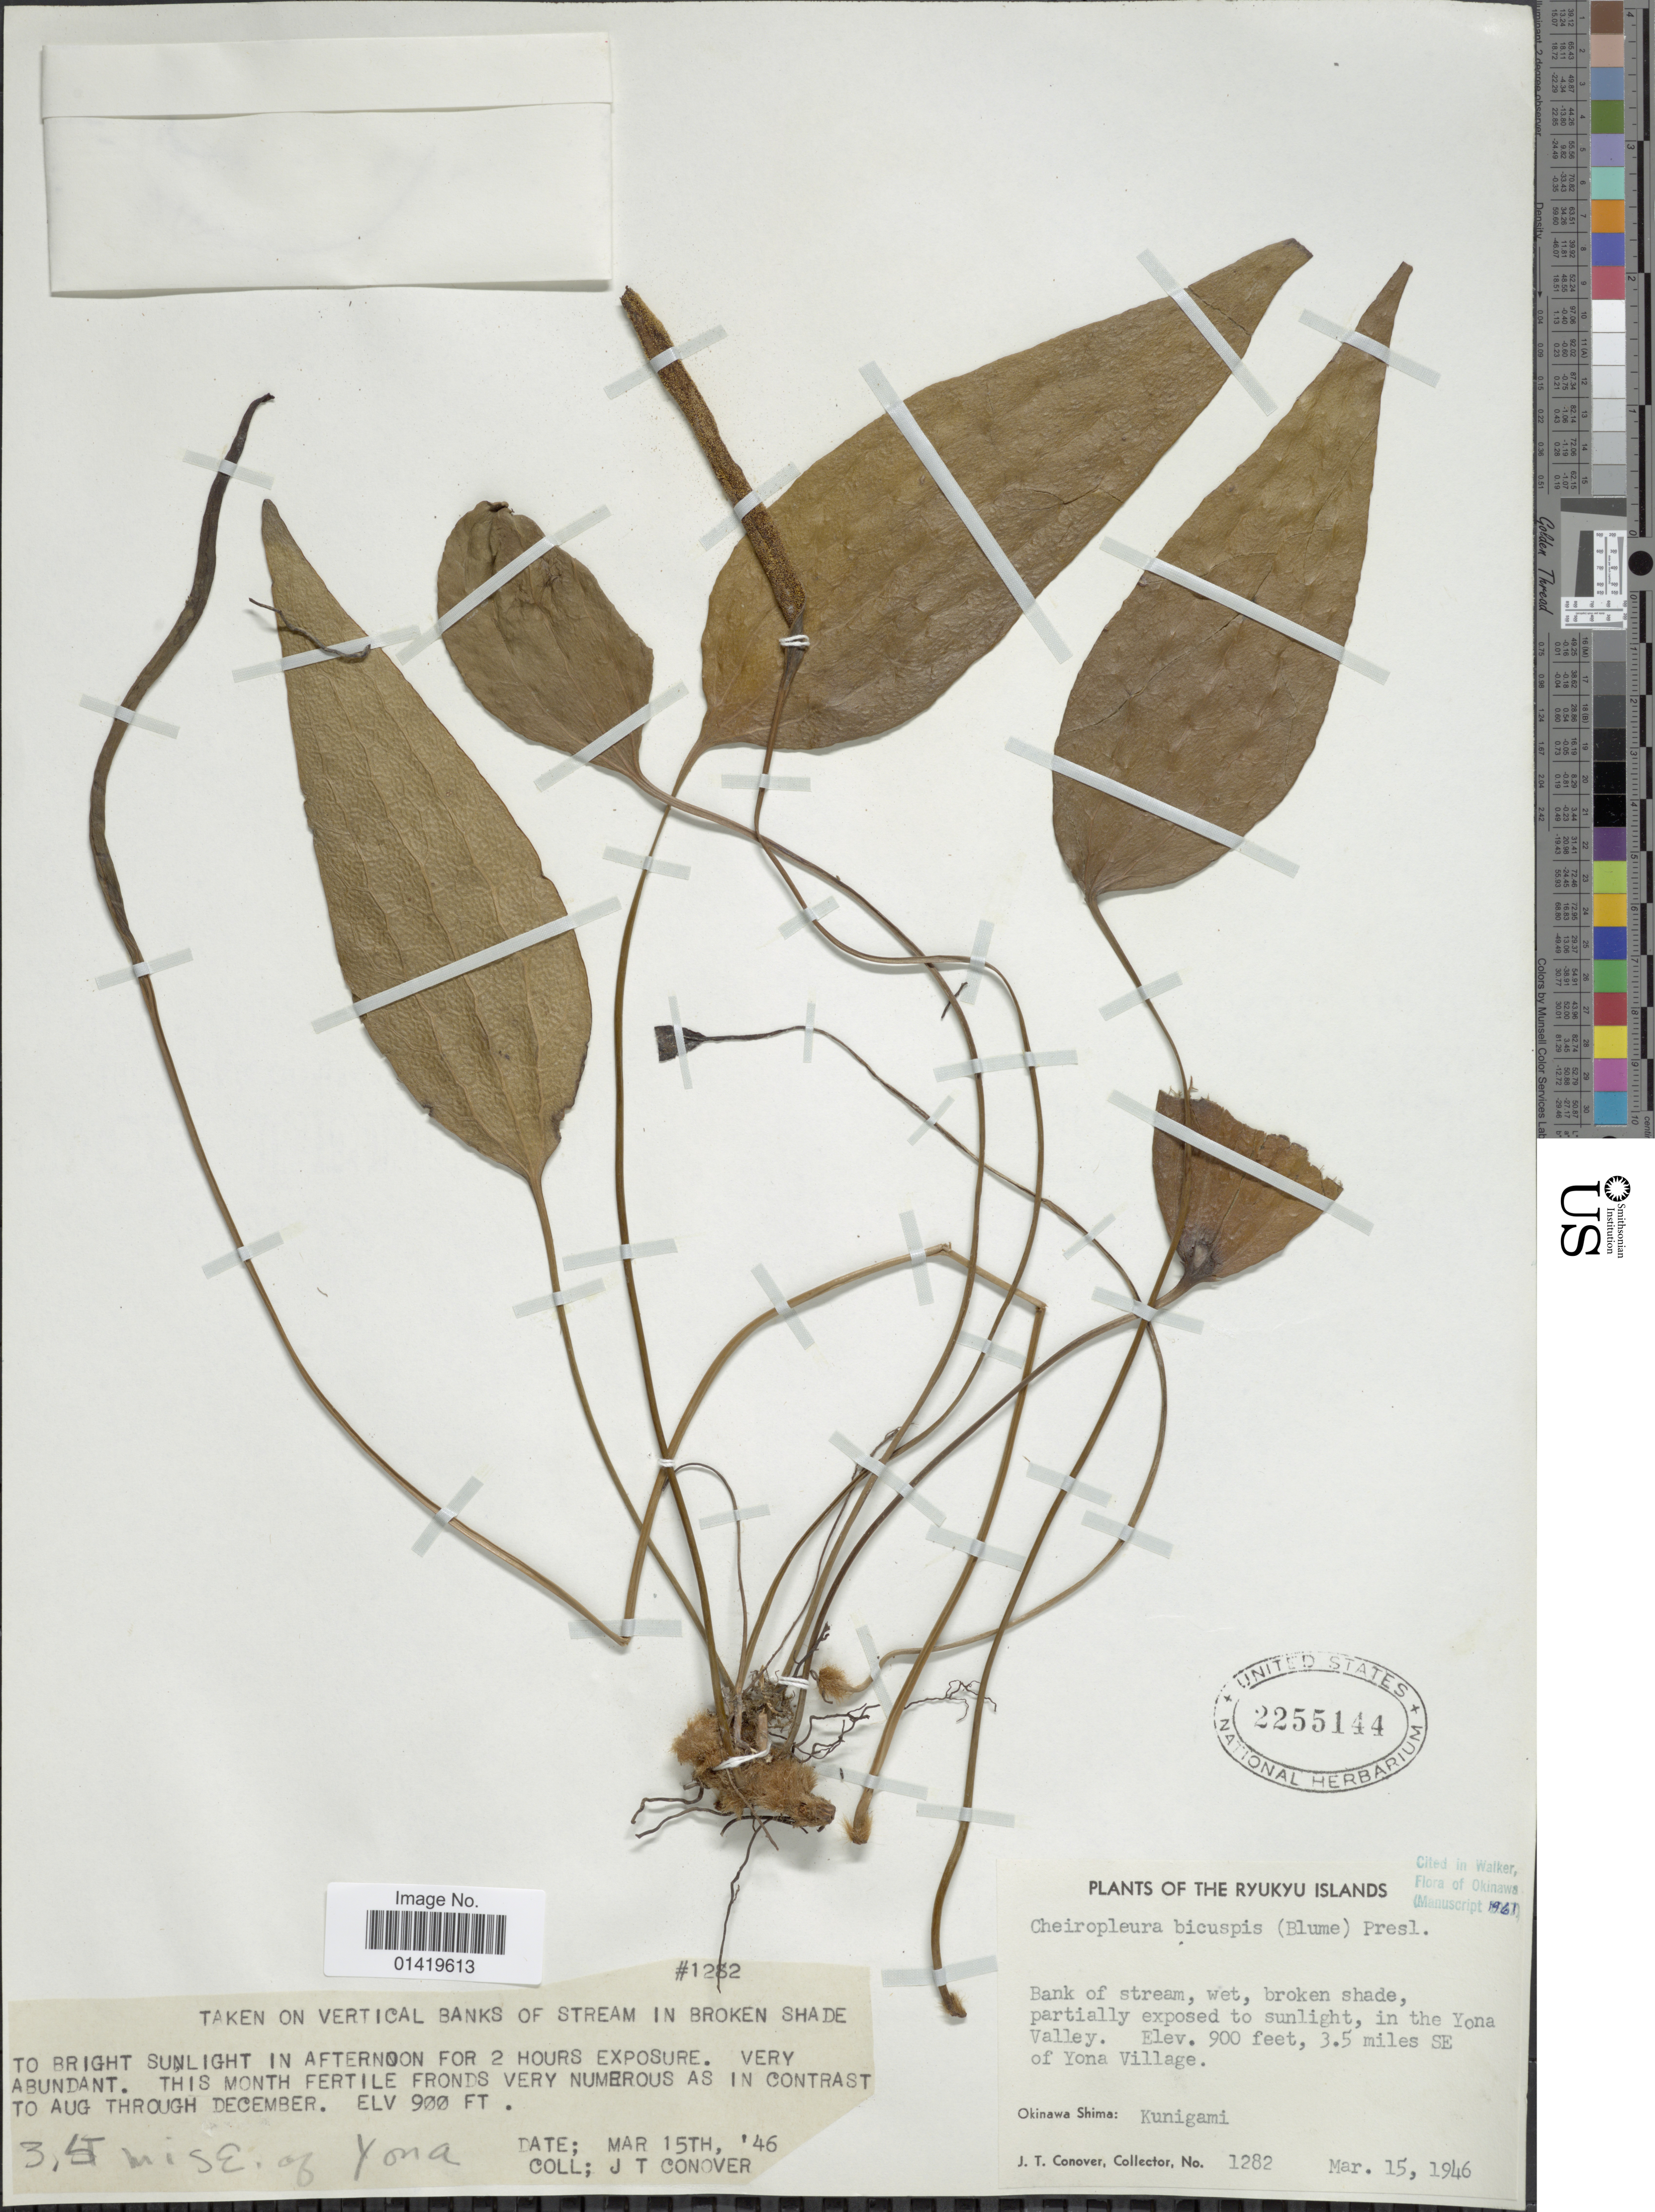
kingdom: Plantae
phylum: Tracheophyta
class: Polypodiopsida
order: Gleicheniales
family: Dipteridaceae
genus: Cheiropleuria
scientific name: Cheiropleuria bicuspis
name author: (Blume) C. Presl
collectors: J. T. Conover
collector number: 1282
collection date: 1946-03-15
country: Japan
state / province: Okinawa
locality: The Ryukyu Islands, in the Yona Valley. 3.5 miles SE of Yona Village. Okinawa Shima: Kunigami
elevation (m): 274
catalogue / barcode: US 2255144